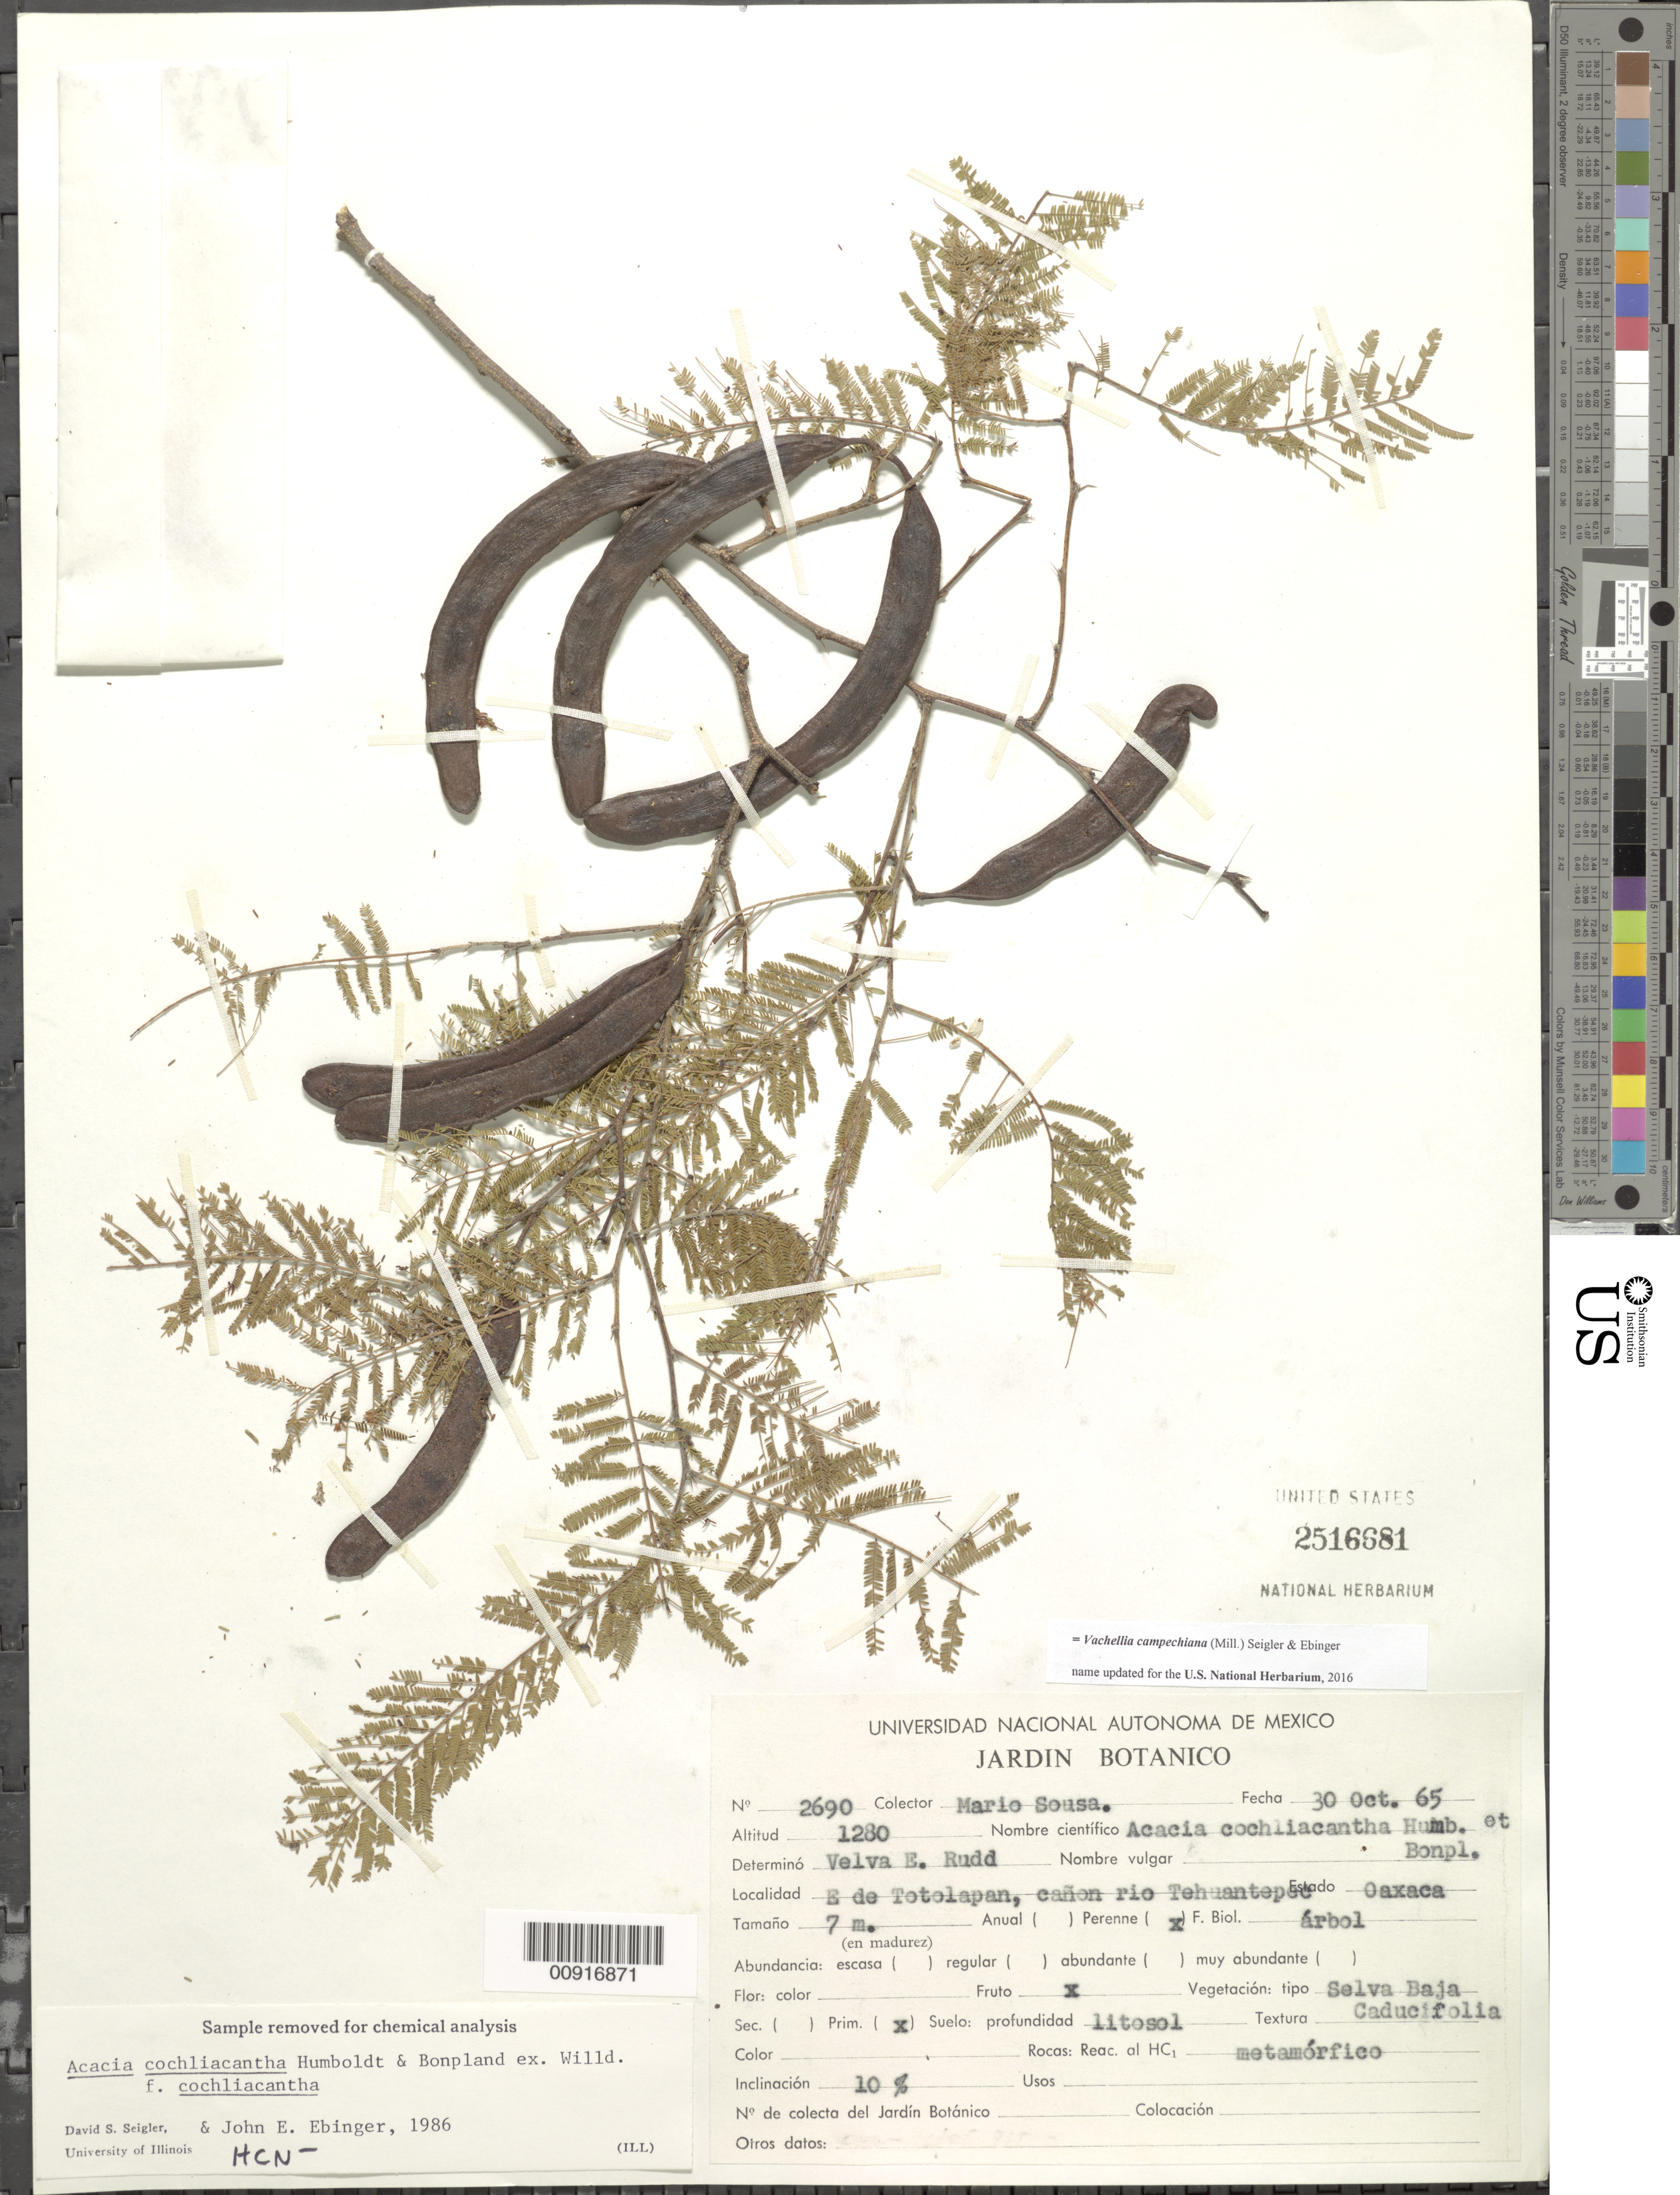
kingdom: Plantae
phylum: Tracheophyta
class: Magnoliopsida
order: Fabales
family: Fabaceae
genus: Vachellia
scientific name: Vachellia campechiana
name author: (Mill.) Seigler & Ebinger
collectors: M. Sousa S.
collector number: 2690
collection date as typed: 30 Oct 1965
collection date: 1965-10-30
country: Mexico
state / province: Oaxaca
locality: E de Totolapan, cañon Río Tehuantepec.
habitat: Selva Baja Caducifolia. Veg. Prim. Suelo profundidad: litosol, metamórfico, inclinación 10%.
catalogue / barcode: US 2516681